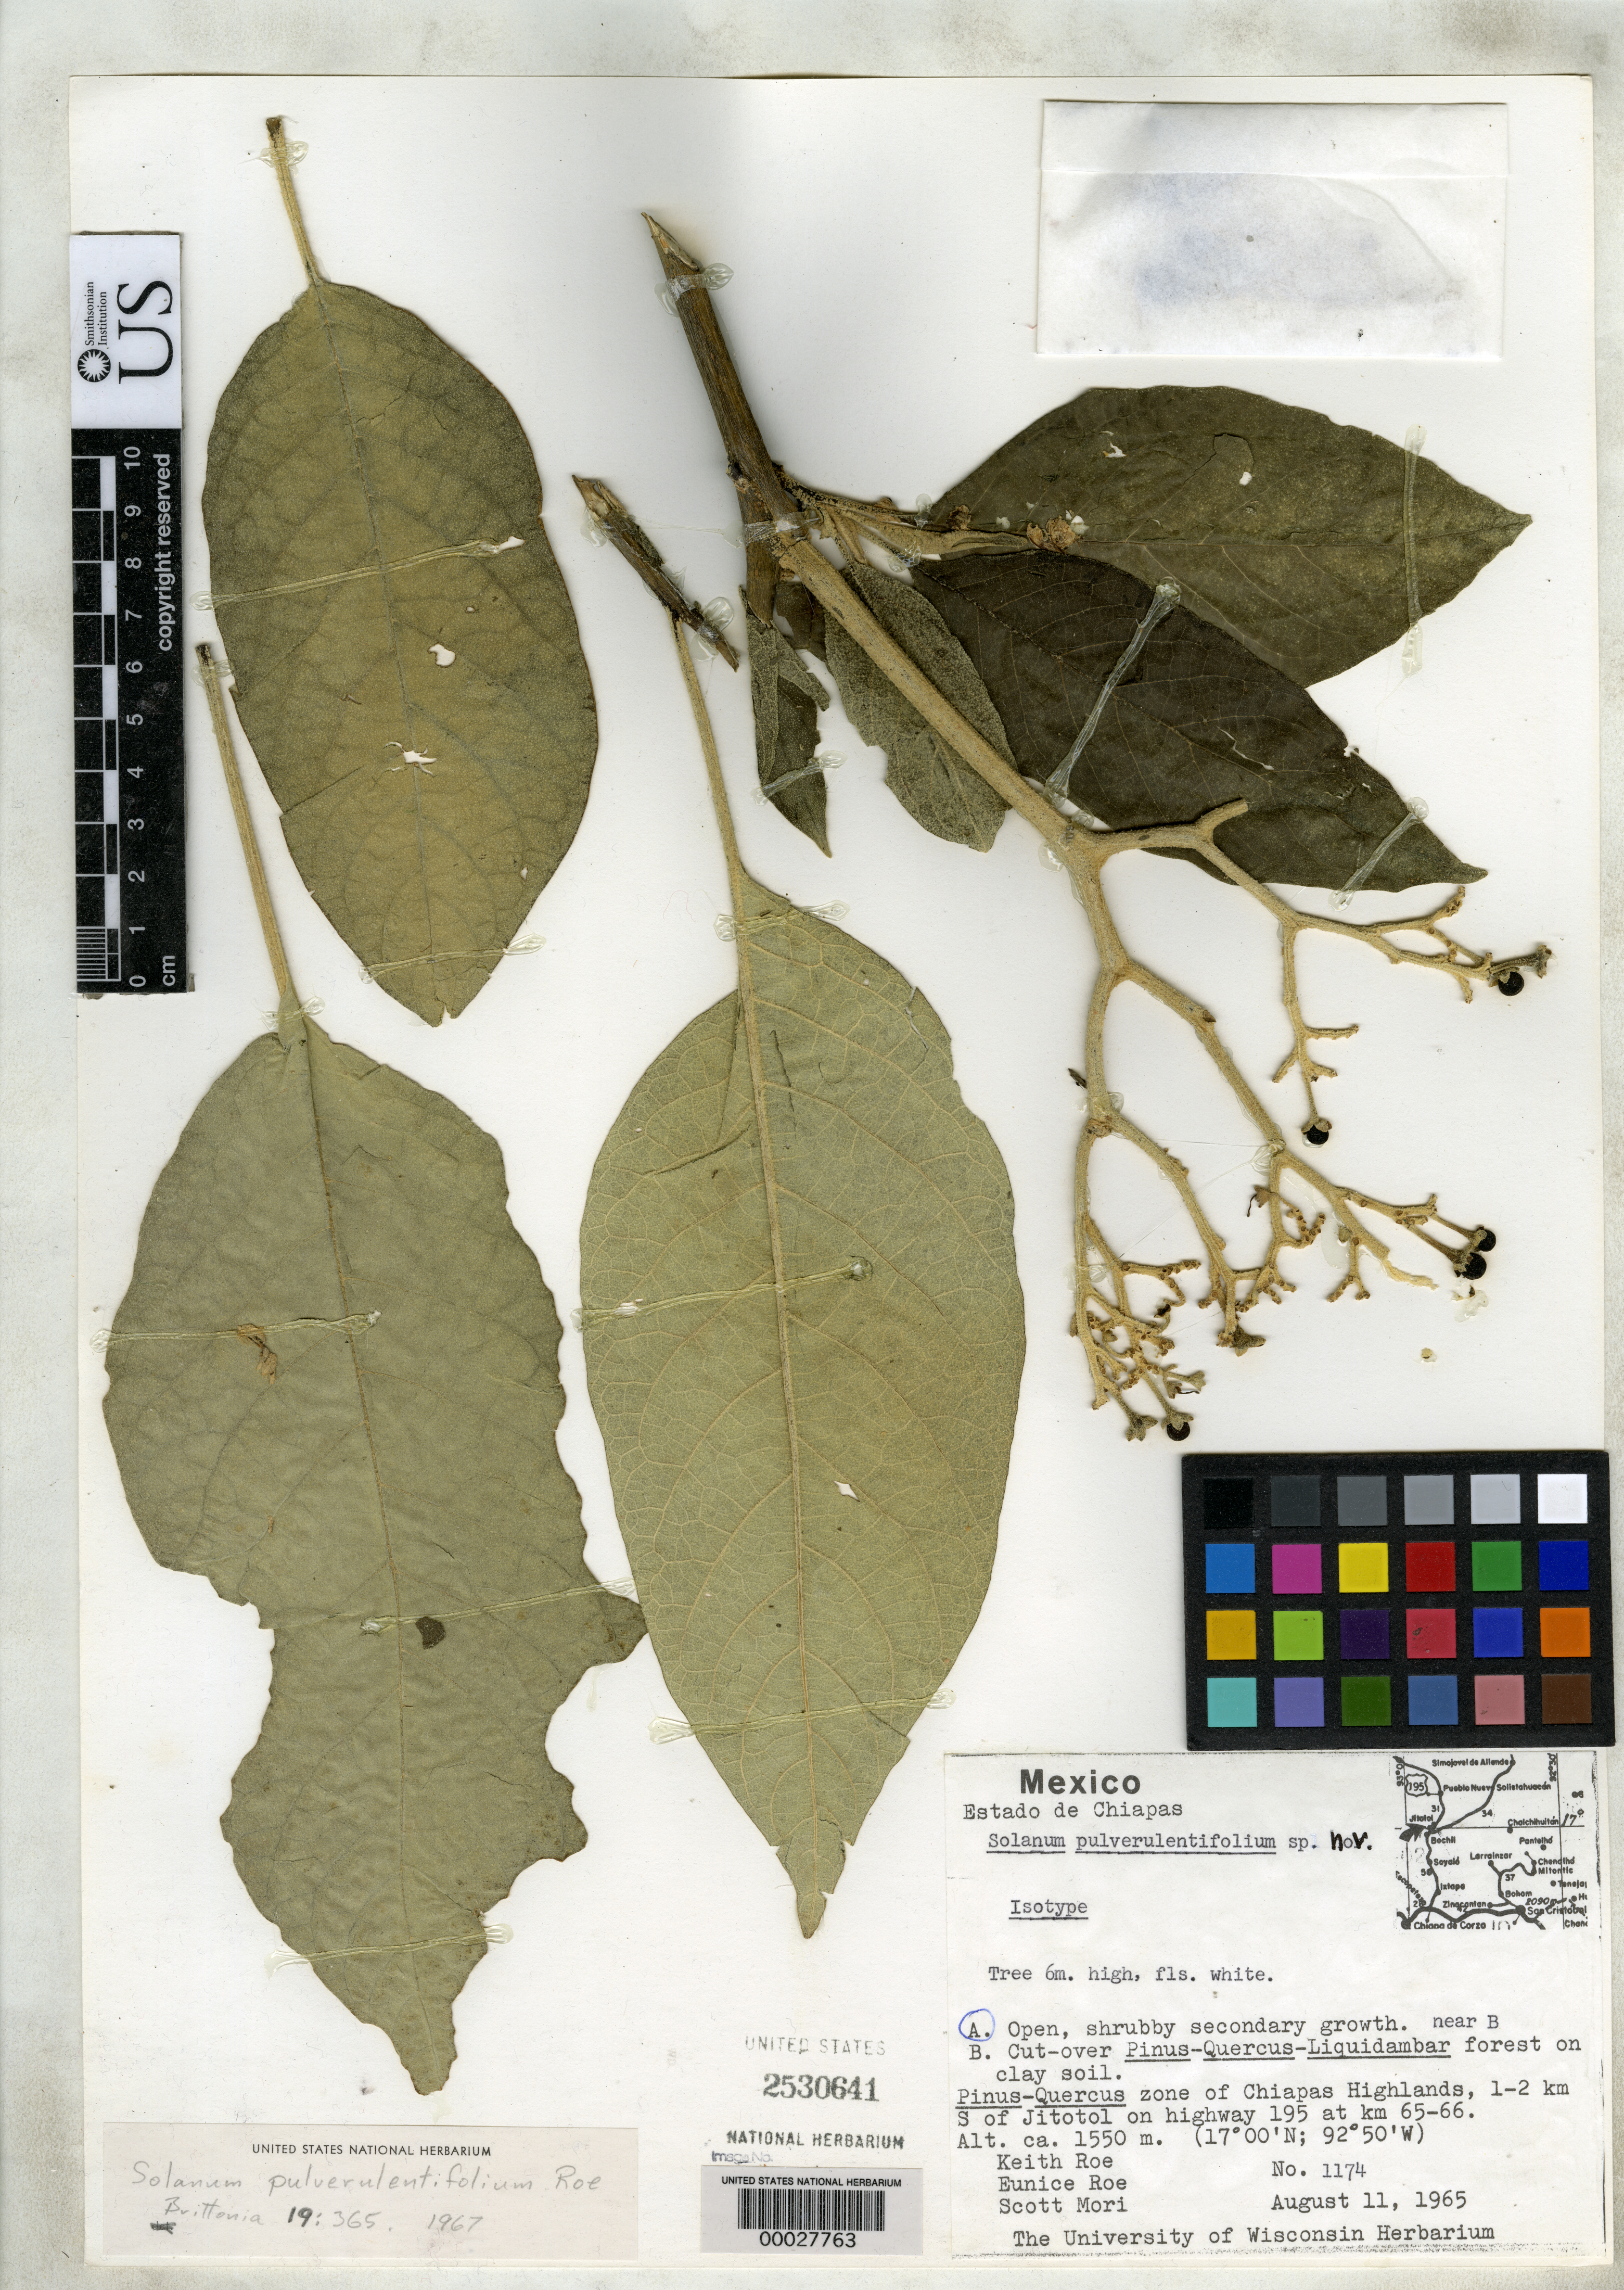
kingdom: Plantae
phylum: Tracheophyta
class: Magnoliopsida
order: Solanales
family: Solanaceae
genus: Solanum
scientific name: Solanum pulverulentifolium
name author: K.E. Roe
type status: Isotype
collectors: K. E. Roe, E. Roe & S. Mori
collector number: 1174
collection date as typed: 11 Aug 1965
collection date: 1965-08-11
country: Mexico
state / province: Chiapas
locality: S of Jitotal.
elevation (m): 1550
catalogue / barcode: US 2530641